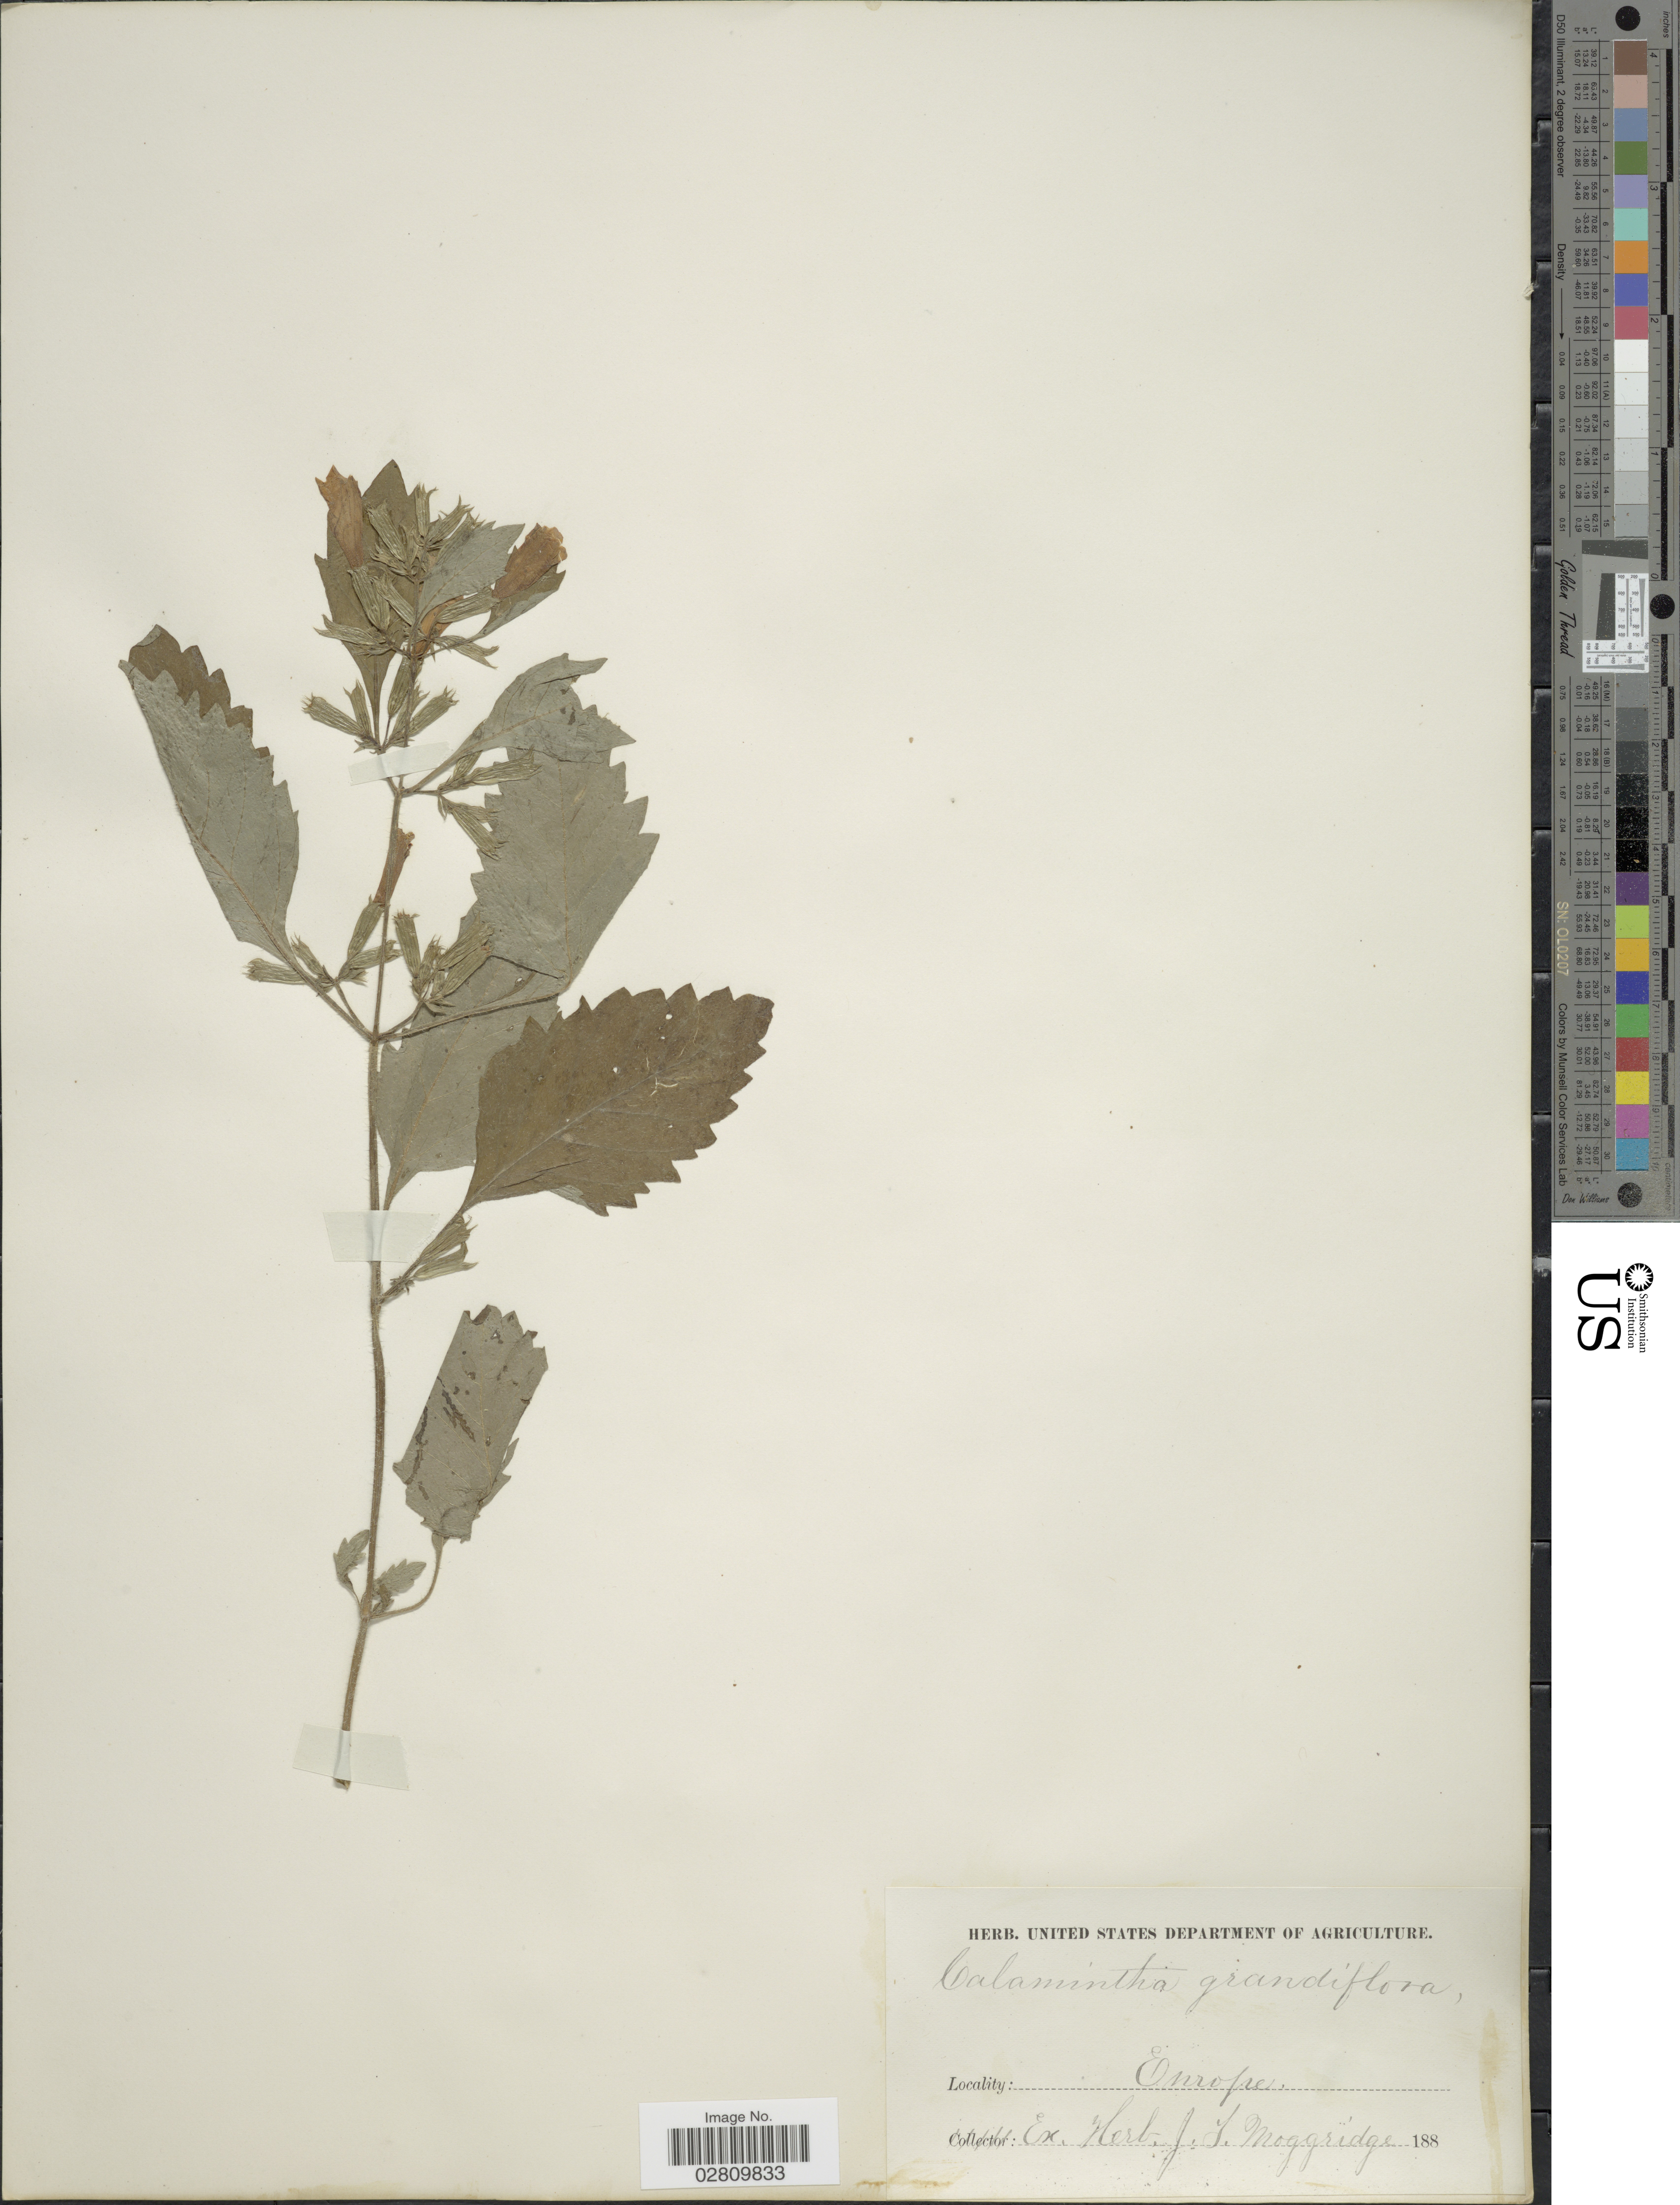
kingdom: Plantae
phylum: Tracheophyta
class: Magnoliopsida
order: Lamiales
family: Lamiaceae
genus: Calamintha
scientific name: Calamintha grandiflora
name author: (L.) Moench.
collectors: ex herb. U. S. Department of Agriculture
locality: Europe.